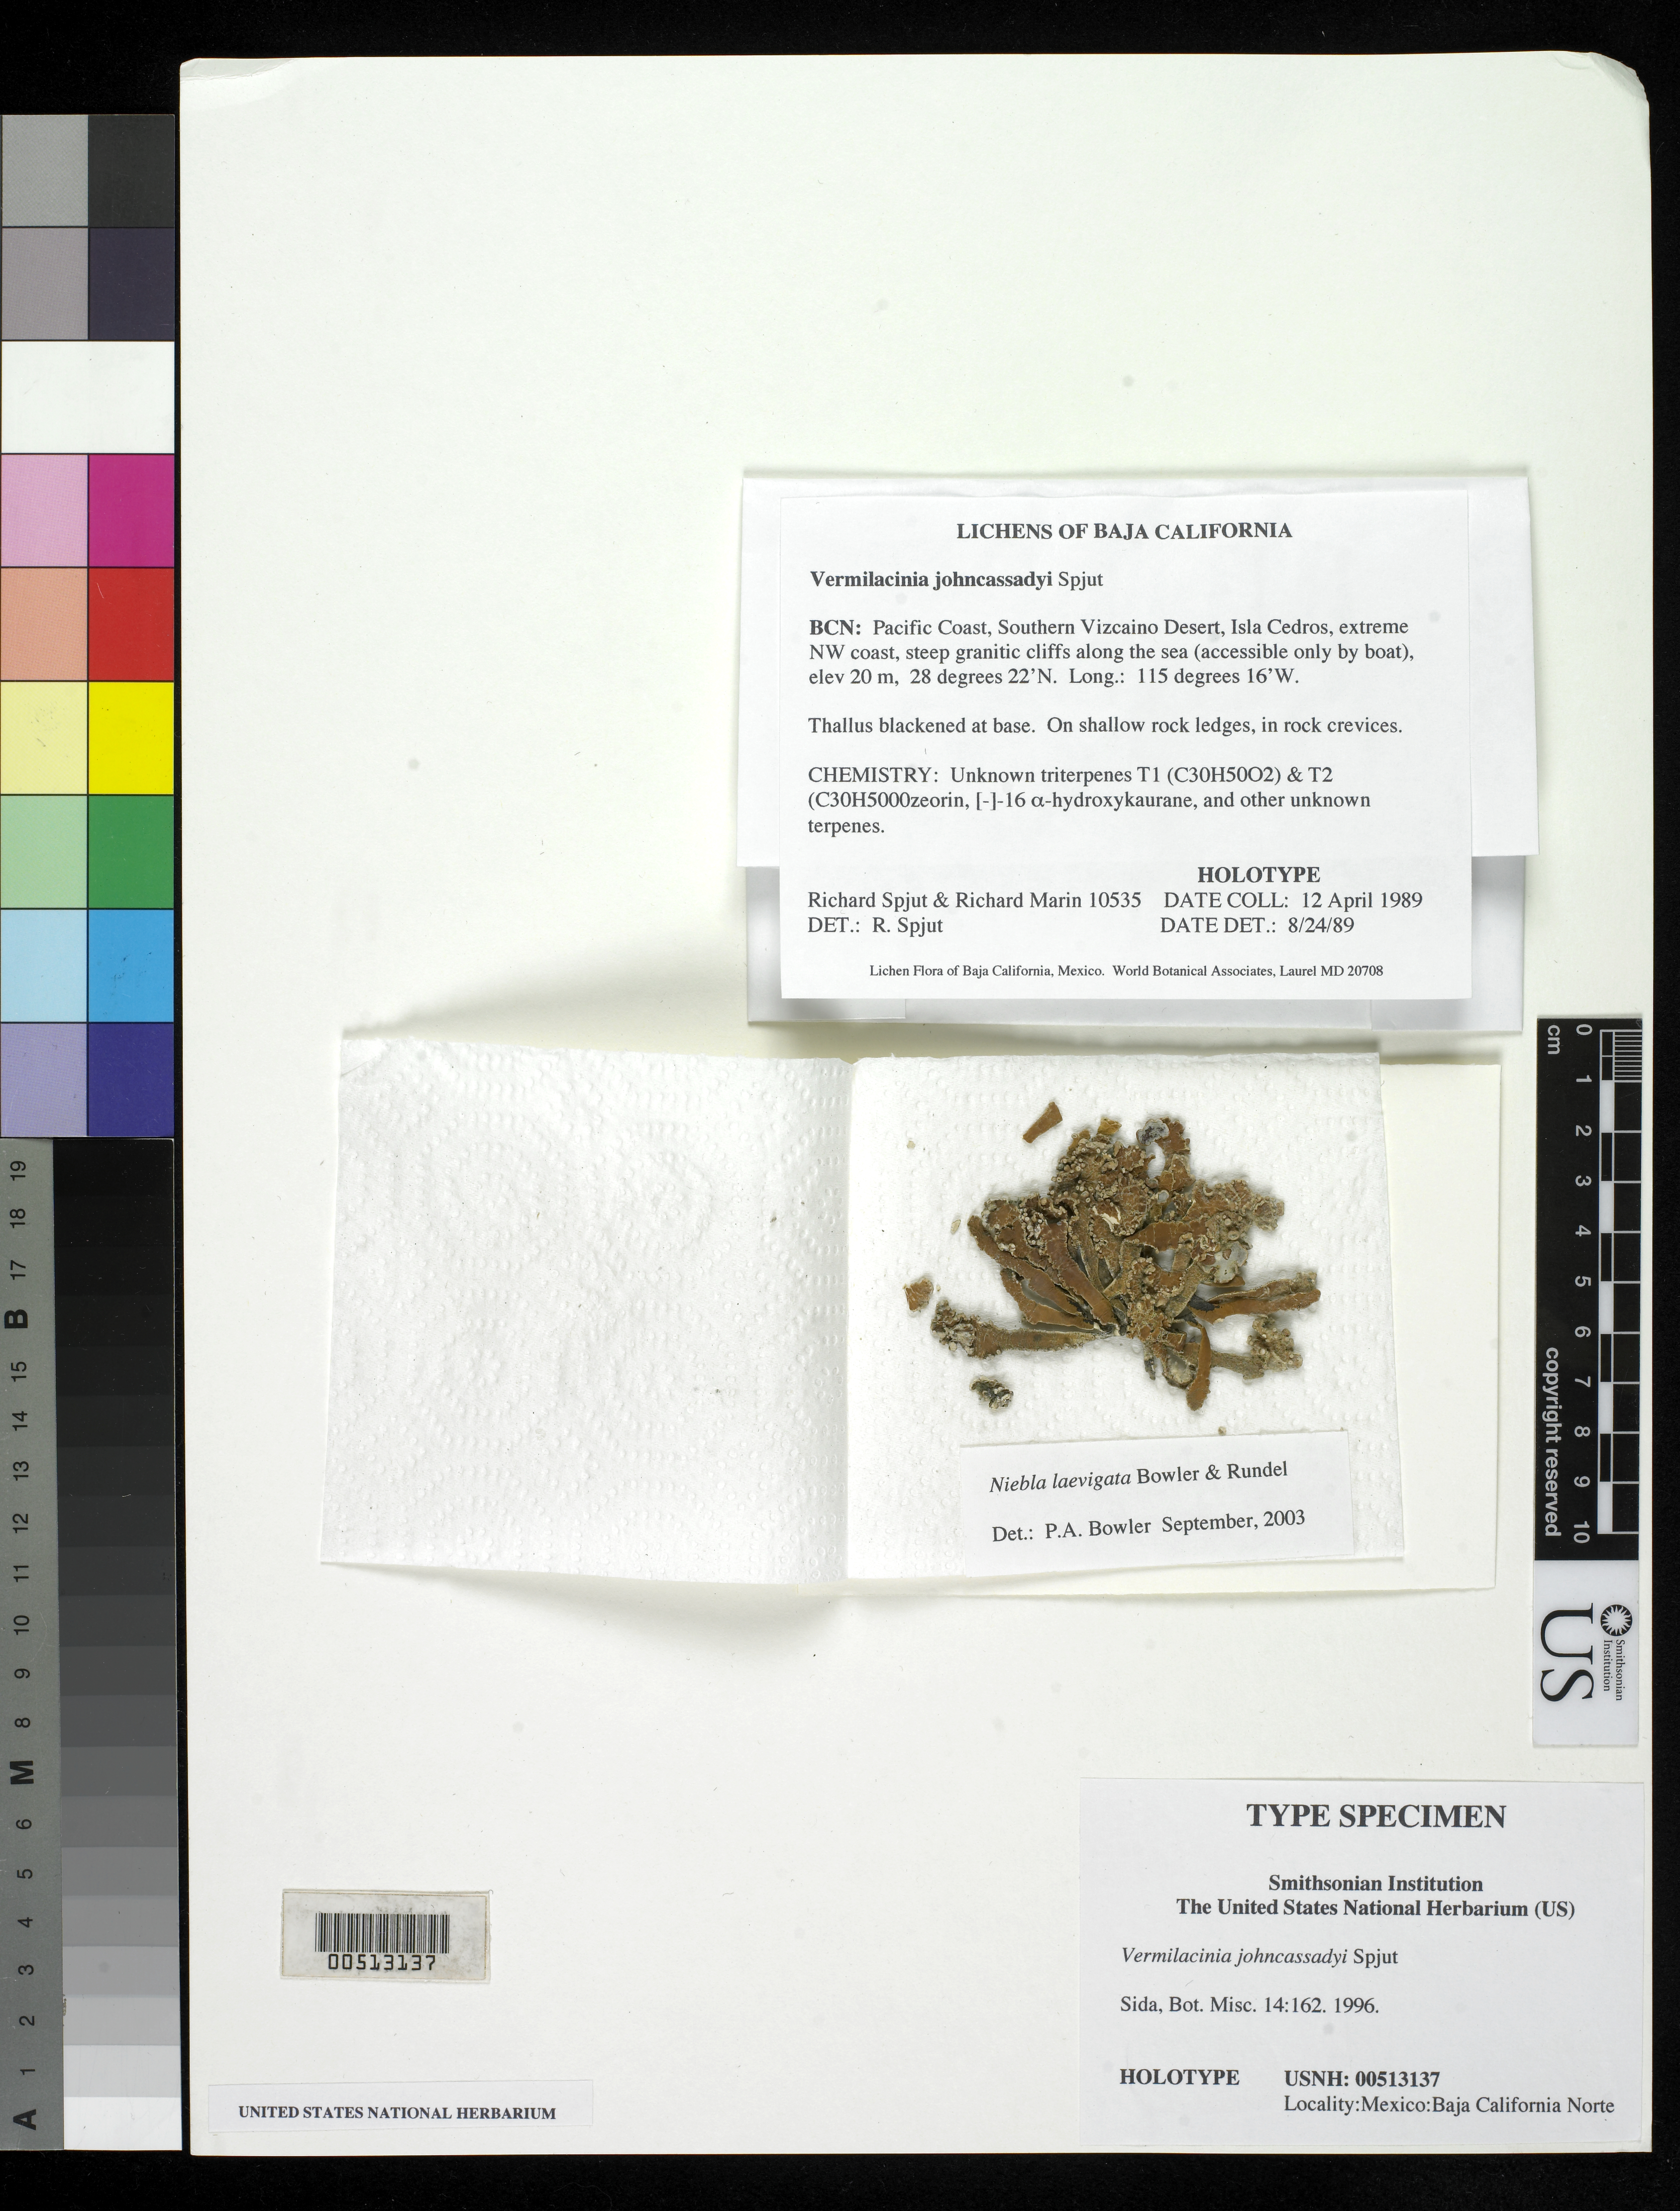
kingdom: Fungi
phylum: Ascomycota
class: Lecanoromycetes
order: Lecanorales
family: Ramalinaceae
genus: Vermilacinia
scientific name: Vermilacinia johncassadyi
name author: Spjut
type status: Holotype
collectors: R. Spjut & R. Williams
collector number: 10535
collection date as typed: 12 Apr 1989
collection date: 1989-04-12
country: Mexico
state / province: Baja California Norte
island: Cedros Island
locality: Pacific coast, southern Vizcaino Desert, extreme NW coast.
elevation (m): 20